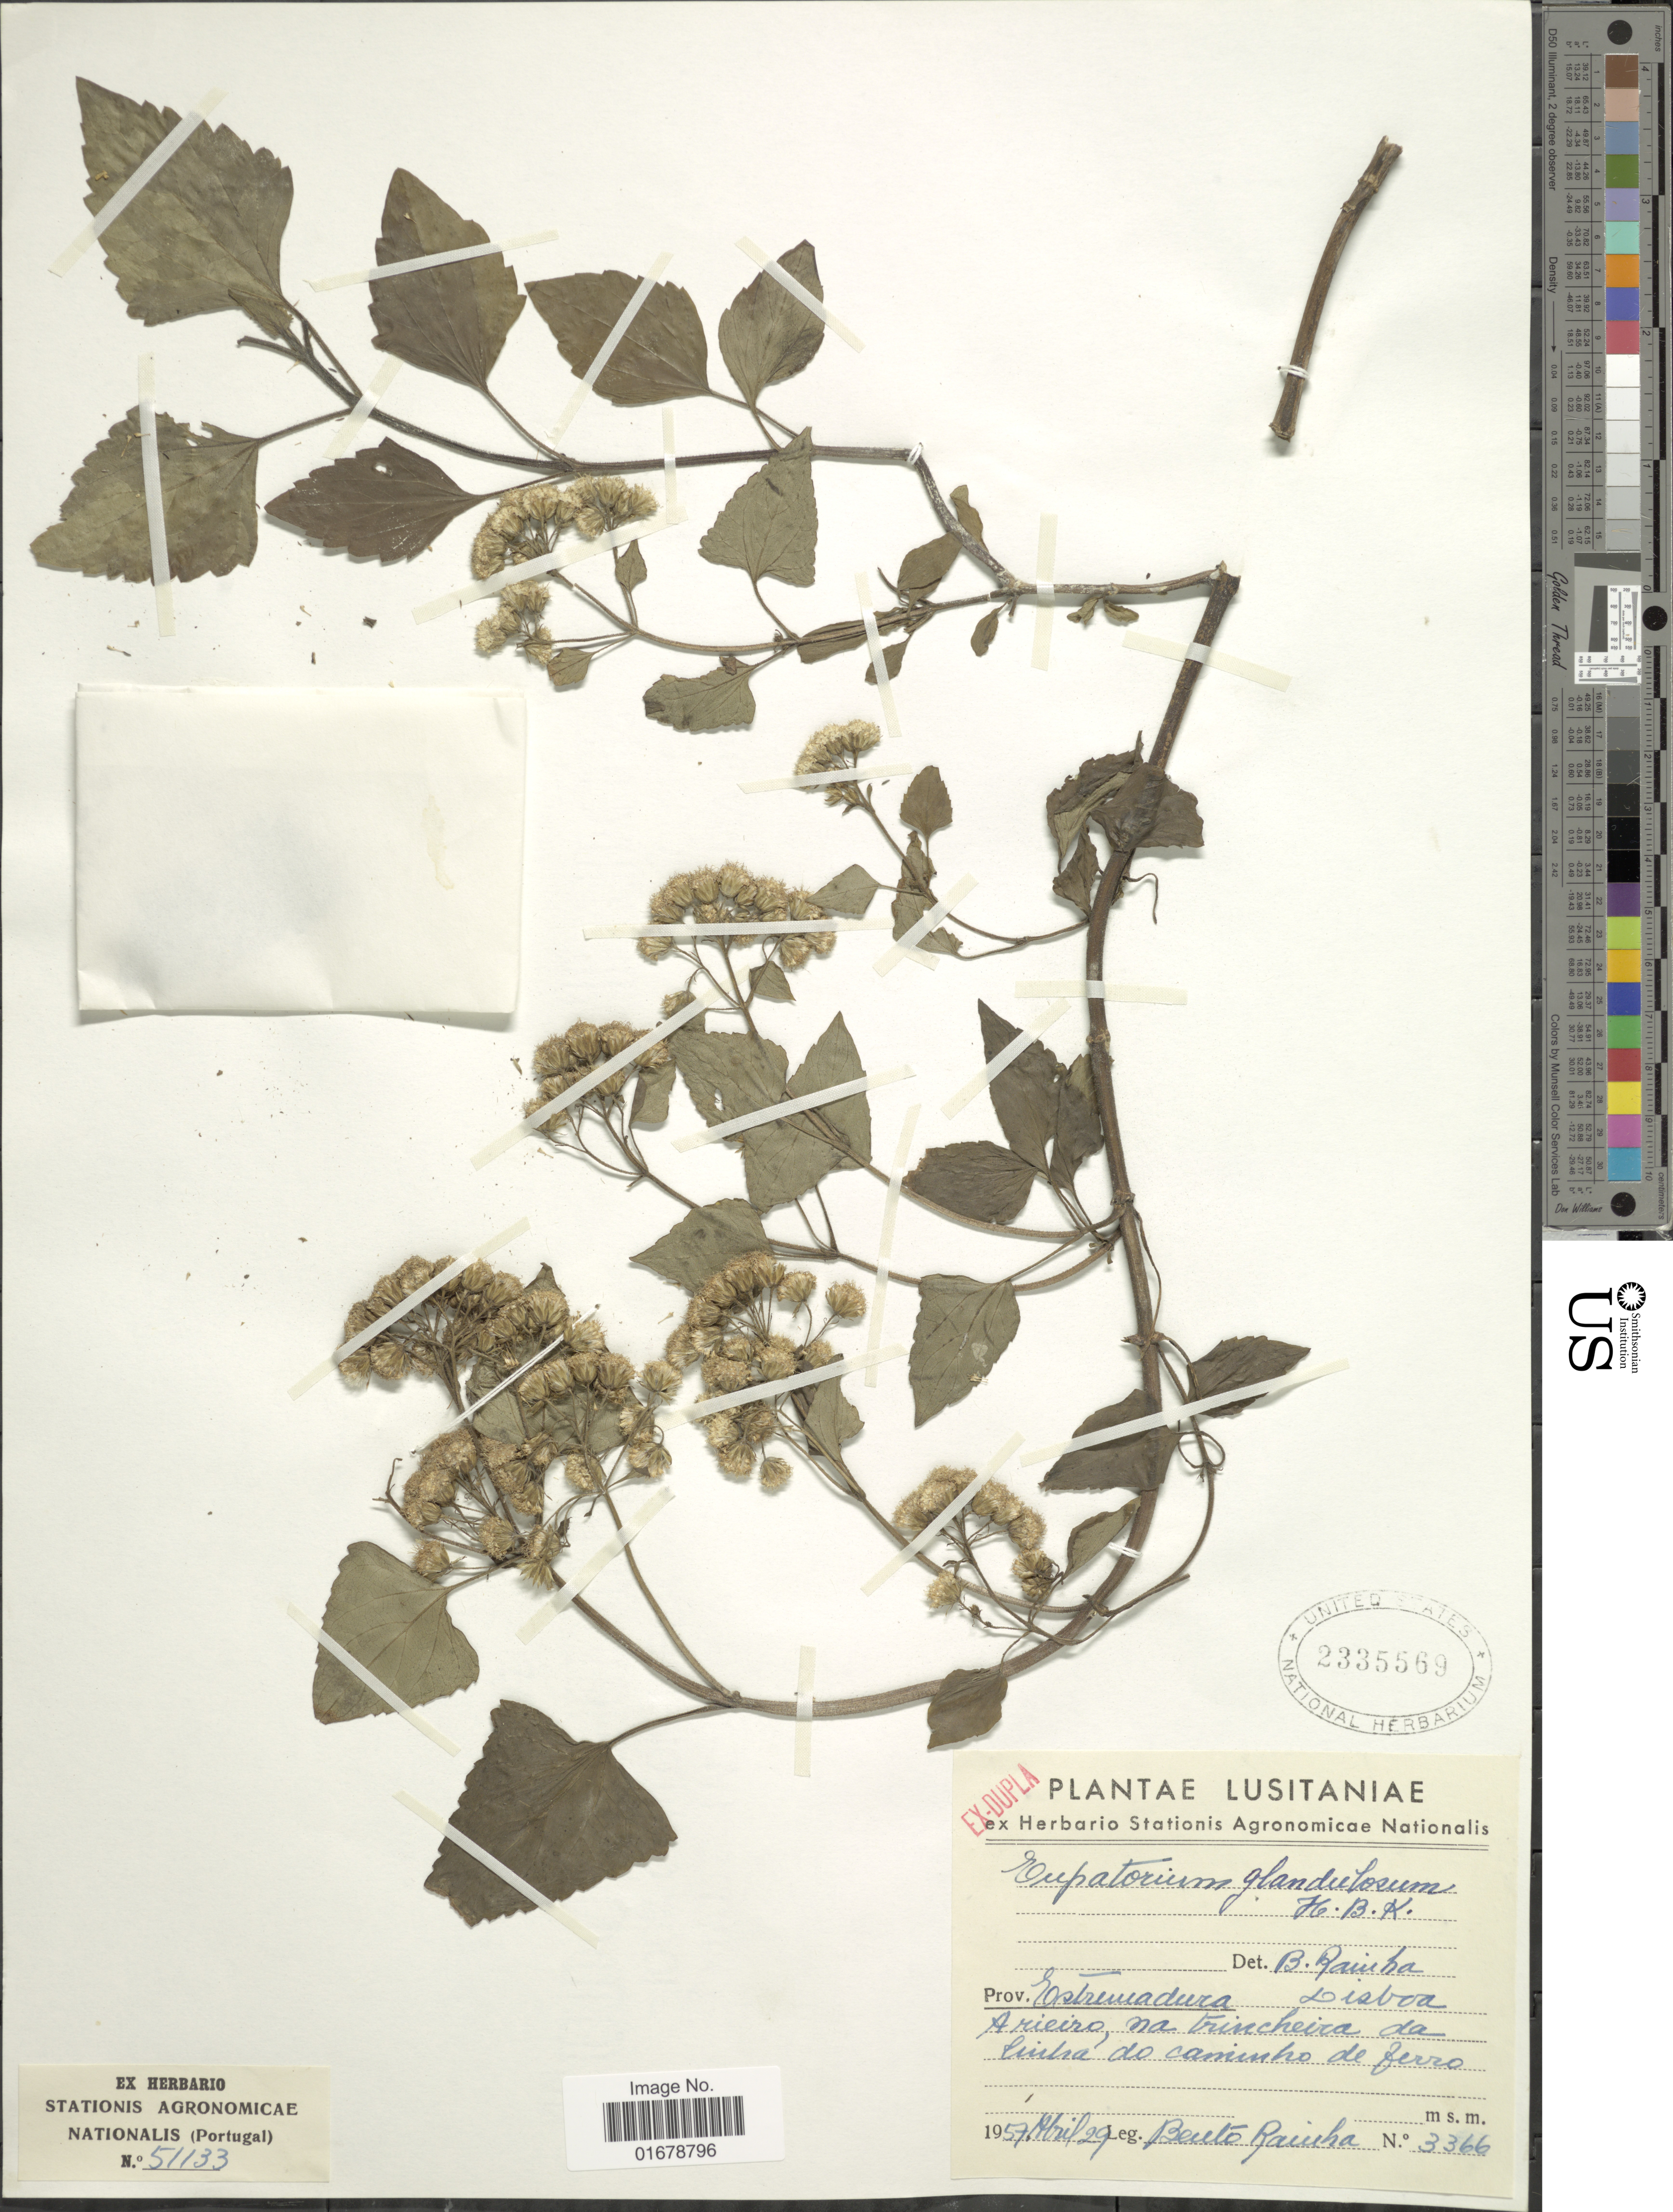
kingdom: Plantae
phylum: Tracheophyta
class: Magnoliopsida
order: Asterales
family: Asteraceae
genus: Ageratina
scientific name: Ageratina adenophora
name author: (Spreng.) R.M. King & H. Rob.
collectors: Raiuha, B.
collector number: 3366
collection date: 1957-04-29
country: Portugal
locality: Prov. Estremadura, Arieiro, na trincheira da lutra do caminho de ferro [interpreted]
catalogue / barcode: US 2335569